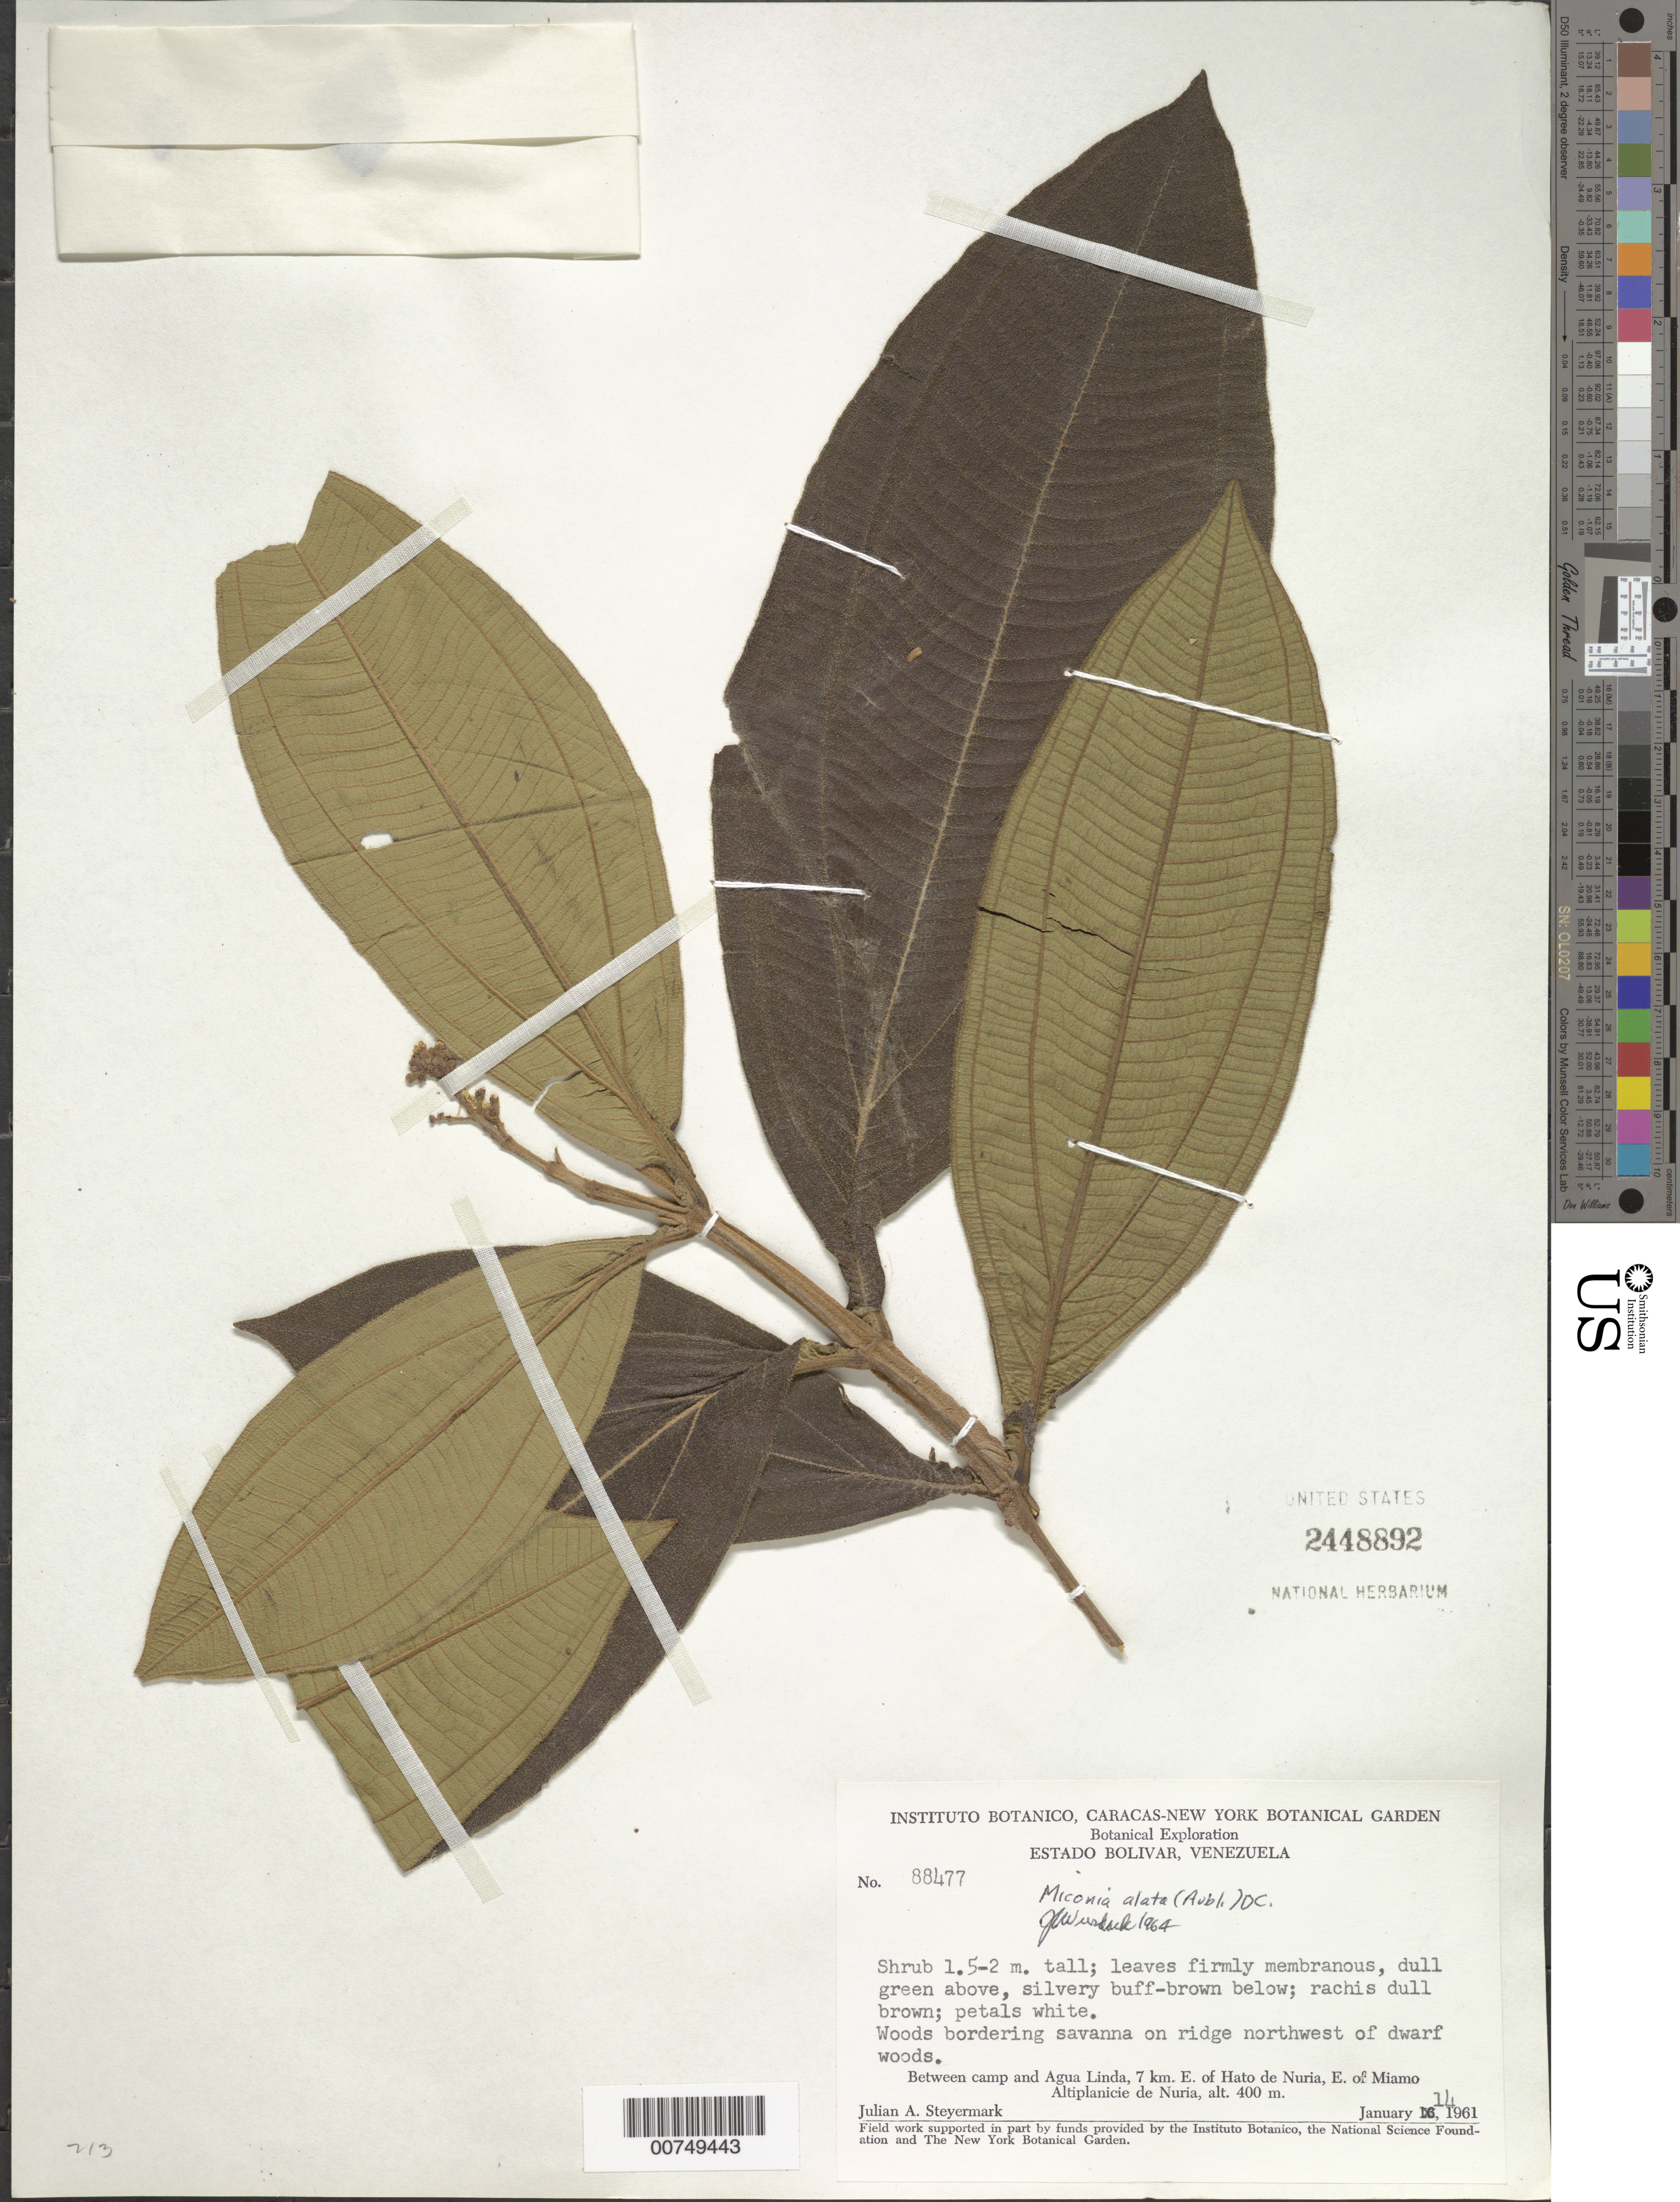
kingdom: Plantae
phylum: Tracheophyta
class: Magnoliopsida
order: Myrtales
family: Melastomataceae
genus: Miconia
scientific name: Miconia alata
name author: (Aubl.) DC.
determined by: Wurdack, John J., (US), US (UNITED STATES)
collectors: J. Steyermark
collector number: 88477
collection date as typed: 14-Jan-61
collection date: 1961-01-14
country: Venezuela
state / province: Bolívar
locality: Agua Linda, 7 km E of Hato de Nuria, E of Miamo, Altiplanicie de Nuria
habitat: Woods bordering savanna on ridge NW of dwarf wood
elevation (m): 400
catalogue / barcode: US 2448892